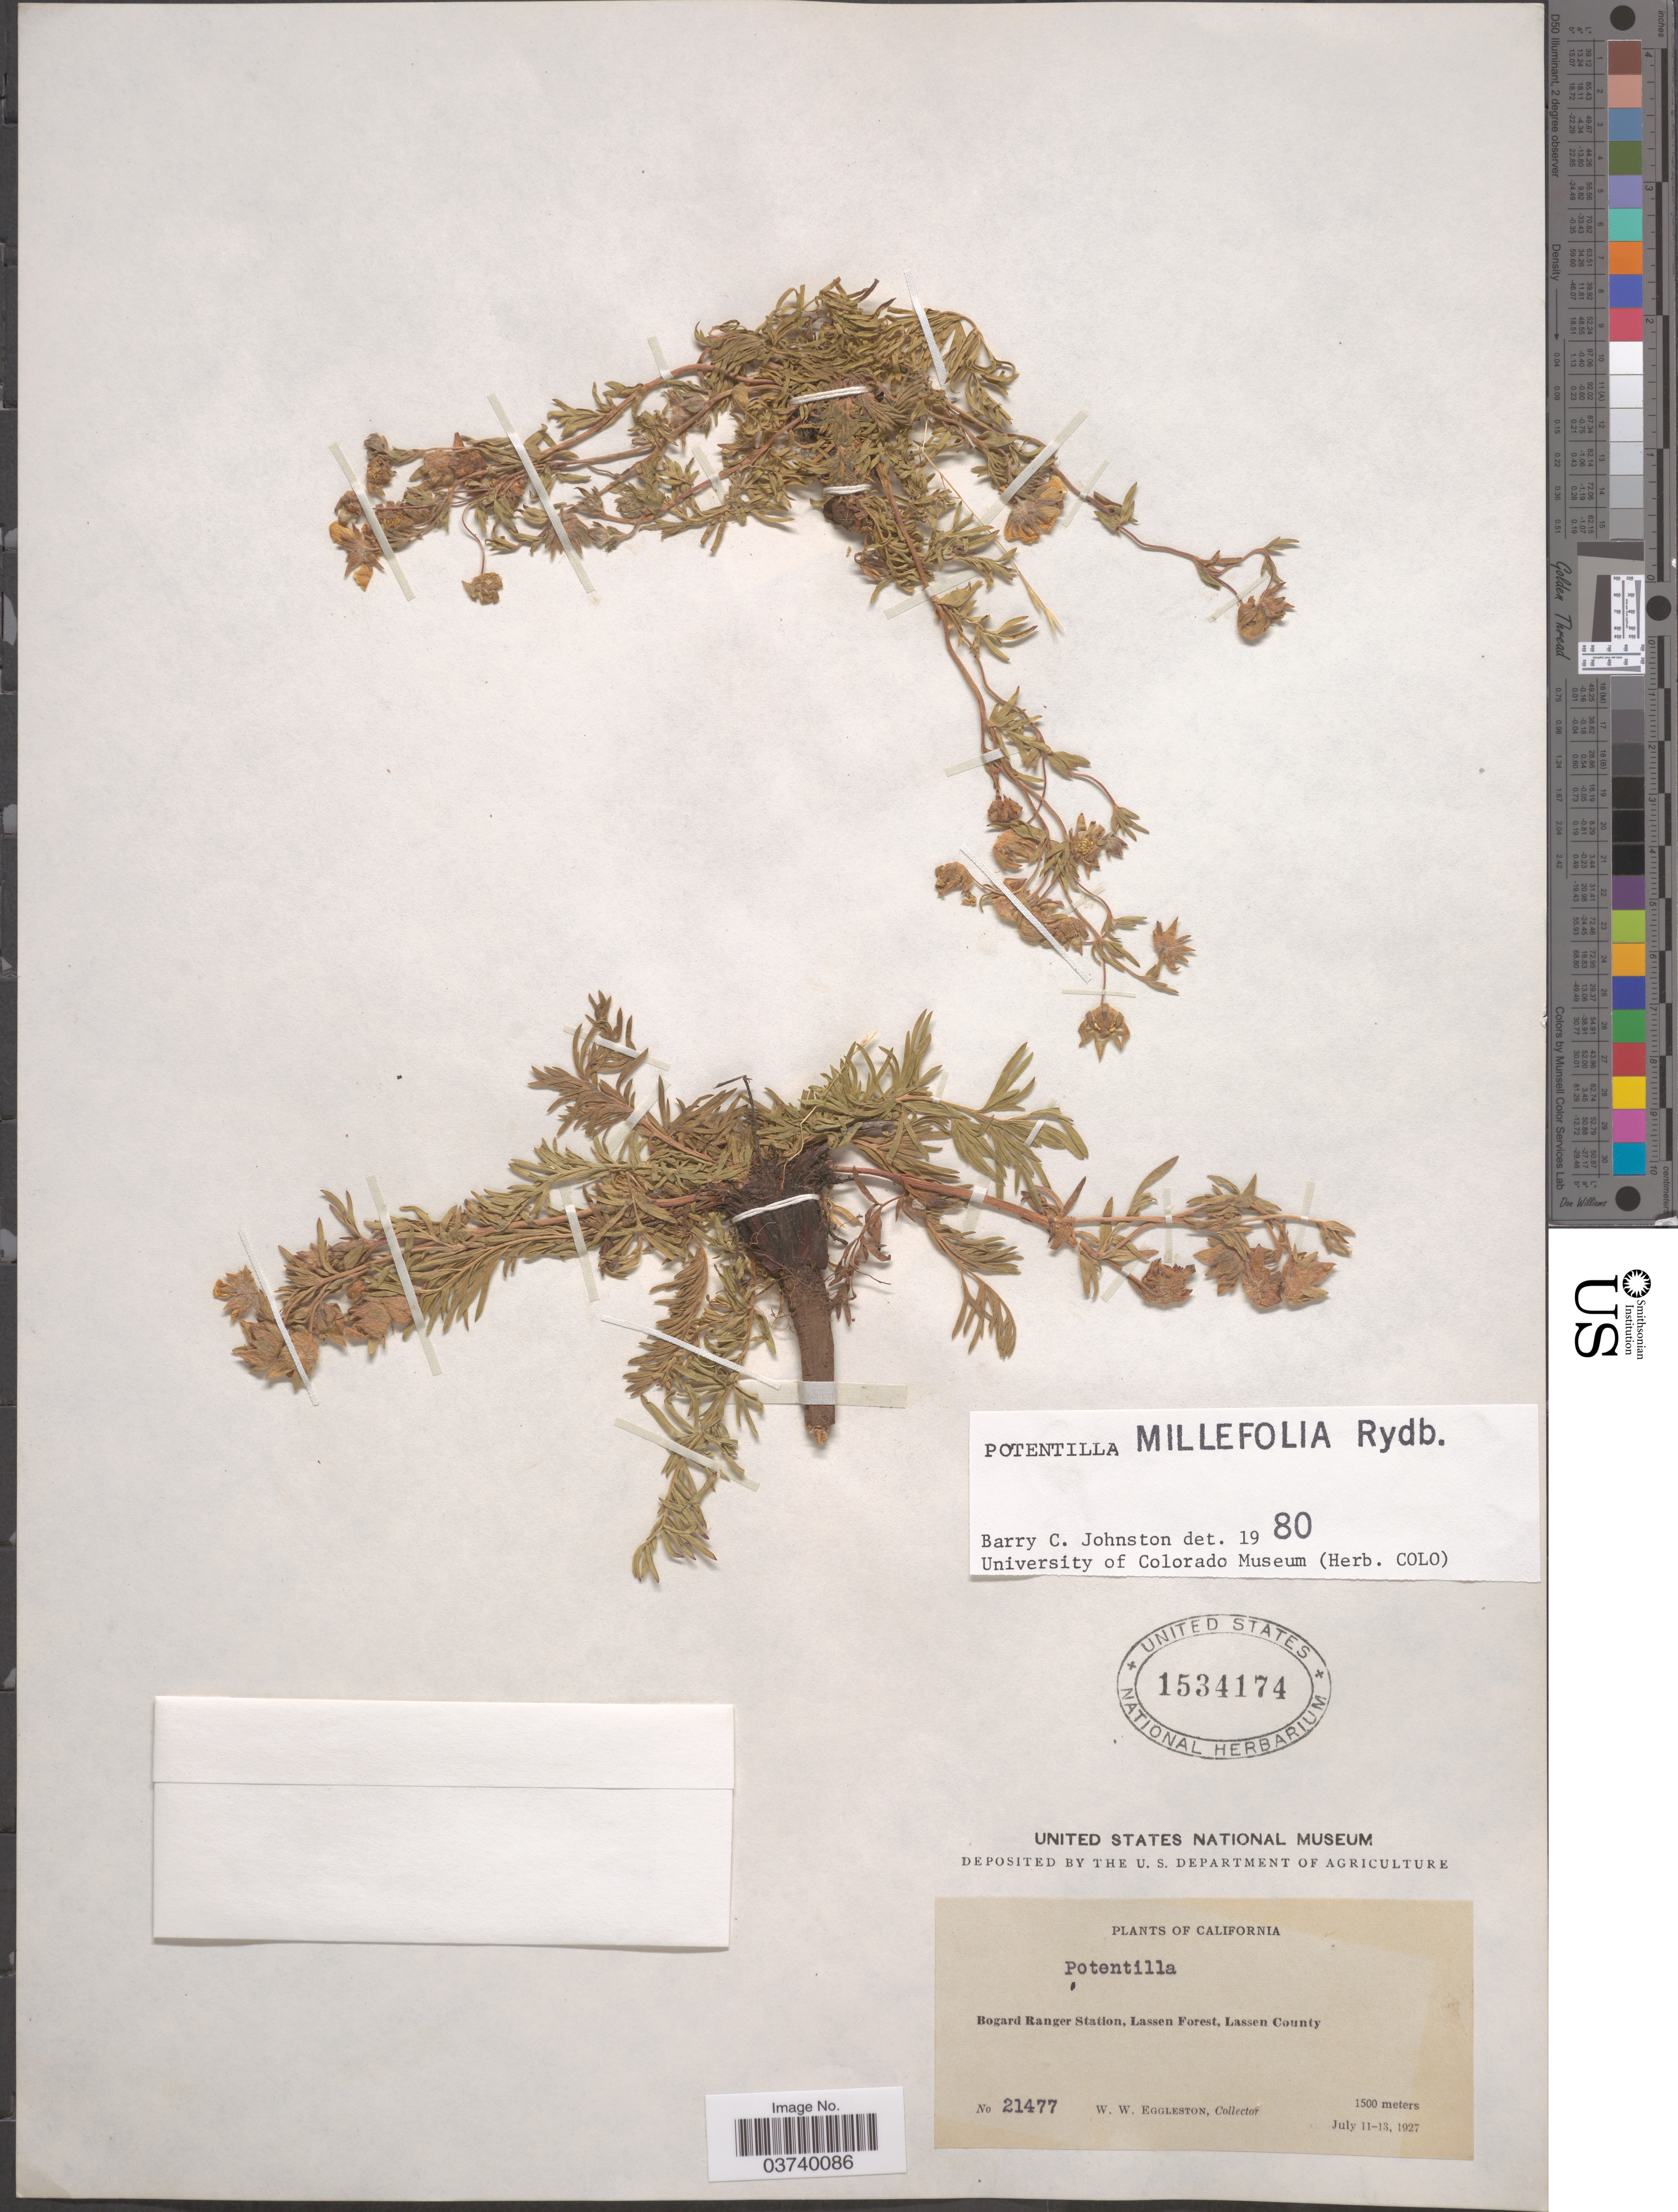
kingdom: Plantae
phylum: Tracheophyta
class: Magnoliopsida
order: Rosales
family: Rosaceae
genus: Potentilla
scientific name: Potentilla millefolia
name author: Rydb.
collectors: W. W. Eggleston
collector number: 21477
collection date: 1927-07-11/1927-07-13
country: United States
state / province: California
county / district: Lassen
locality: Bogard Ranger Station, Lassen Forest, Lassen County.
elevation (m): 1500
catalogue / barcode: US 1534174